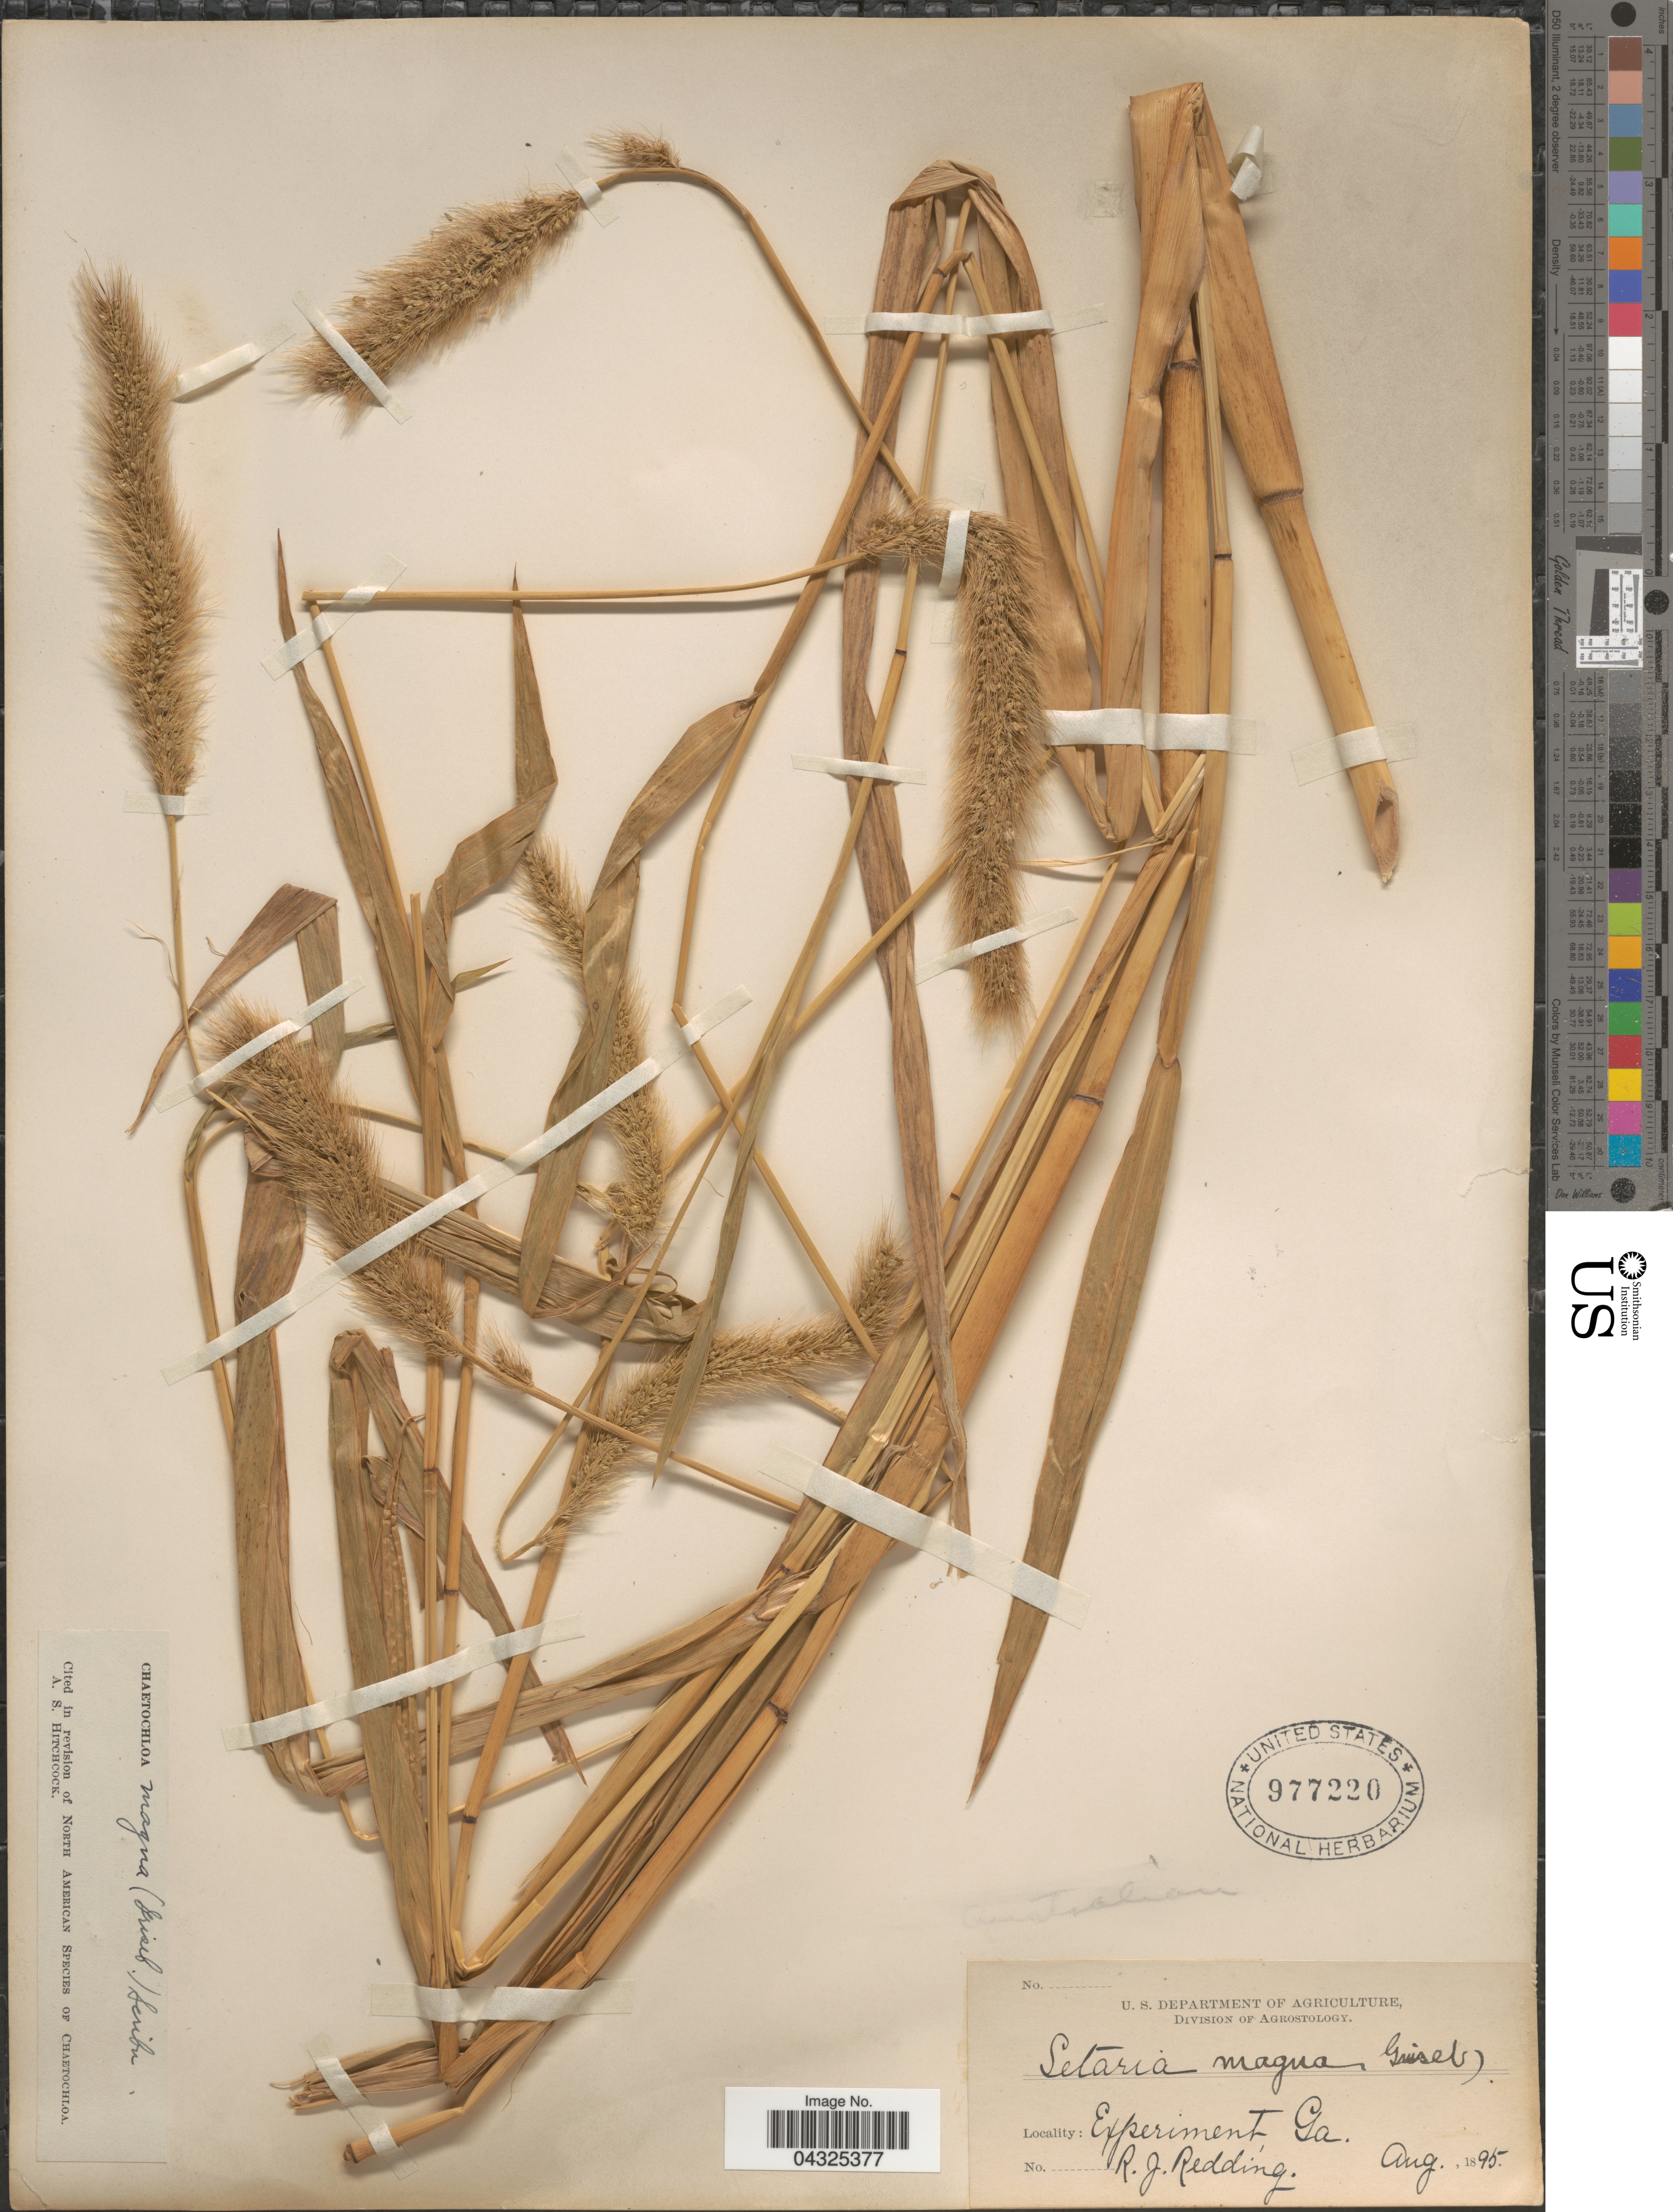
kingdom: Plantae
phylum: Tracheophyta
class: Liliopsida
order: Poales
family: Poaceae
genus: Setaria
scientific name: Setaria magna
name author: Griseb.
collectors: R. Redding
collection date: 1895-08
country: United States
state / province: Georgia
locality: Experiment.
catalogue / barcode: US 977220